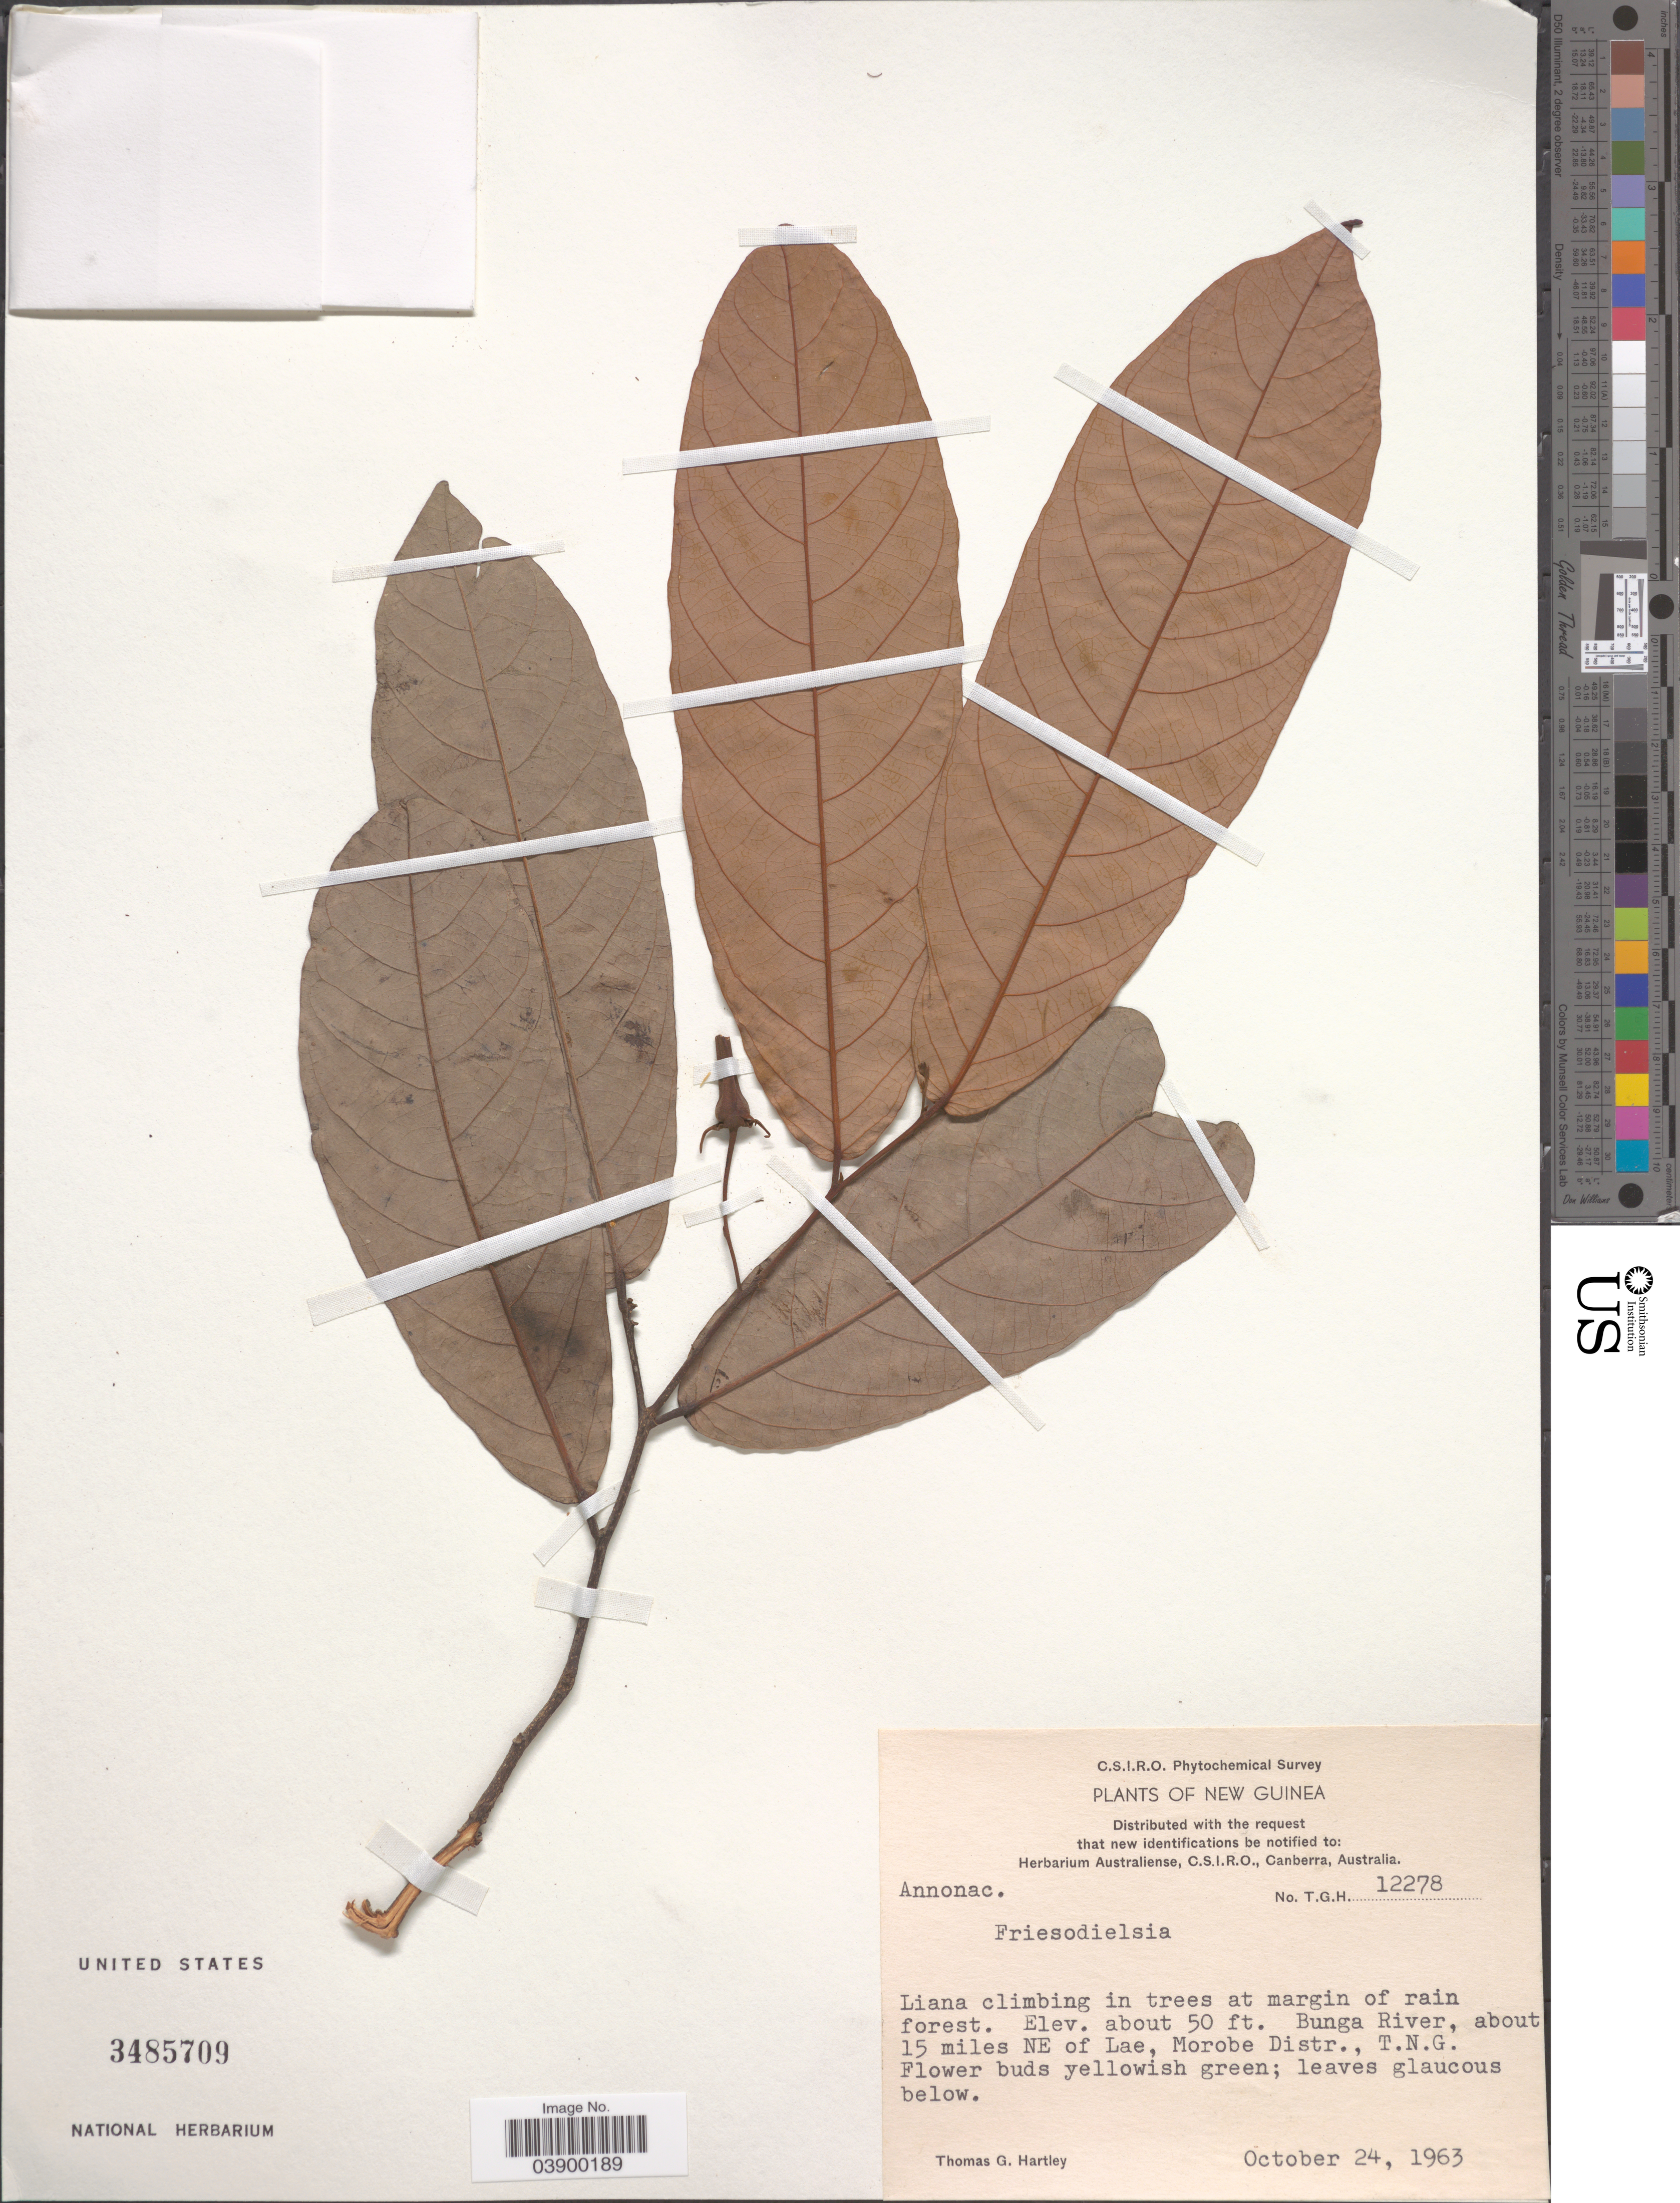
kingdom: Plantae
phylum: Tracheophyta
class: Magnoliopsida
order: Magnoliales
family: Annonaceae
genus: Friesodielsia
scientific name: Friesodielsia sp.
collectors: T. G. Hartley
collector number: TGH 12278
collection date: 1963-10-24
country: Papua New Guinea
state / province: Morobe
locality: New Guinea. Bunga River, about 15 miles NE of Lae, Morobe Distr., T.N.G.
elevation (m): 15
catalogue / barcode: US 3485709